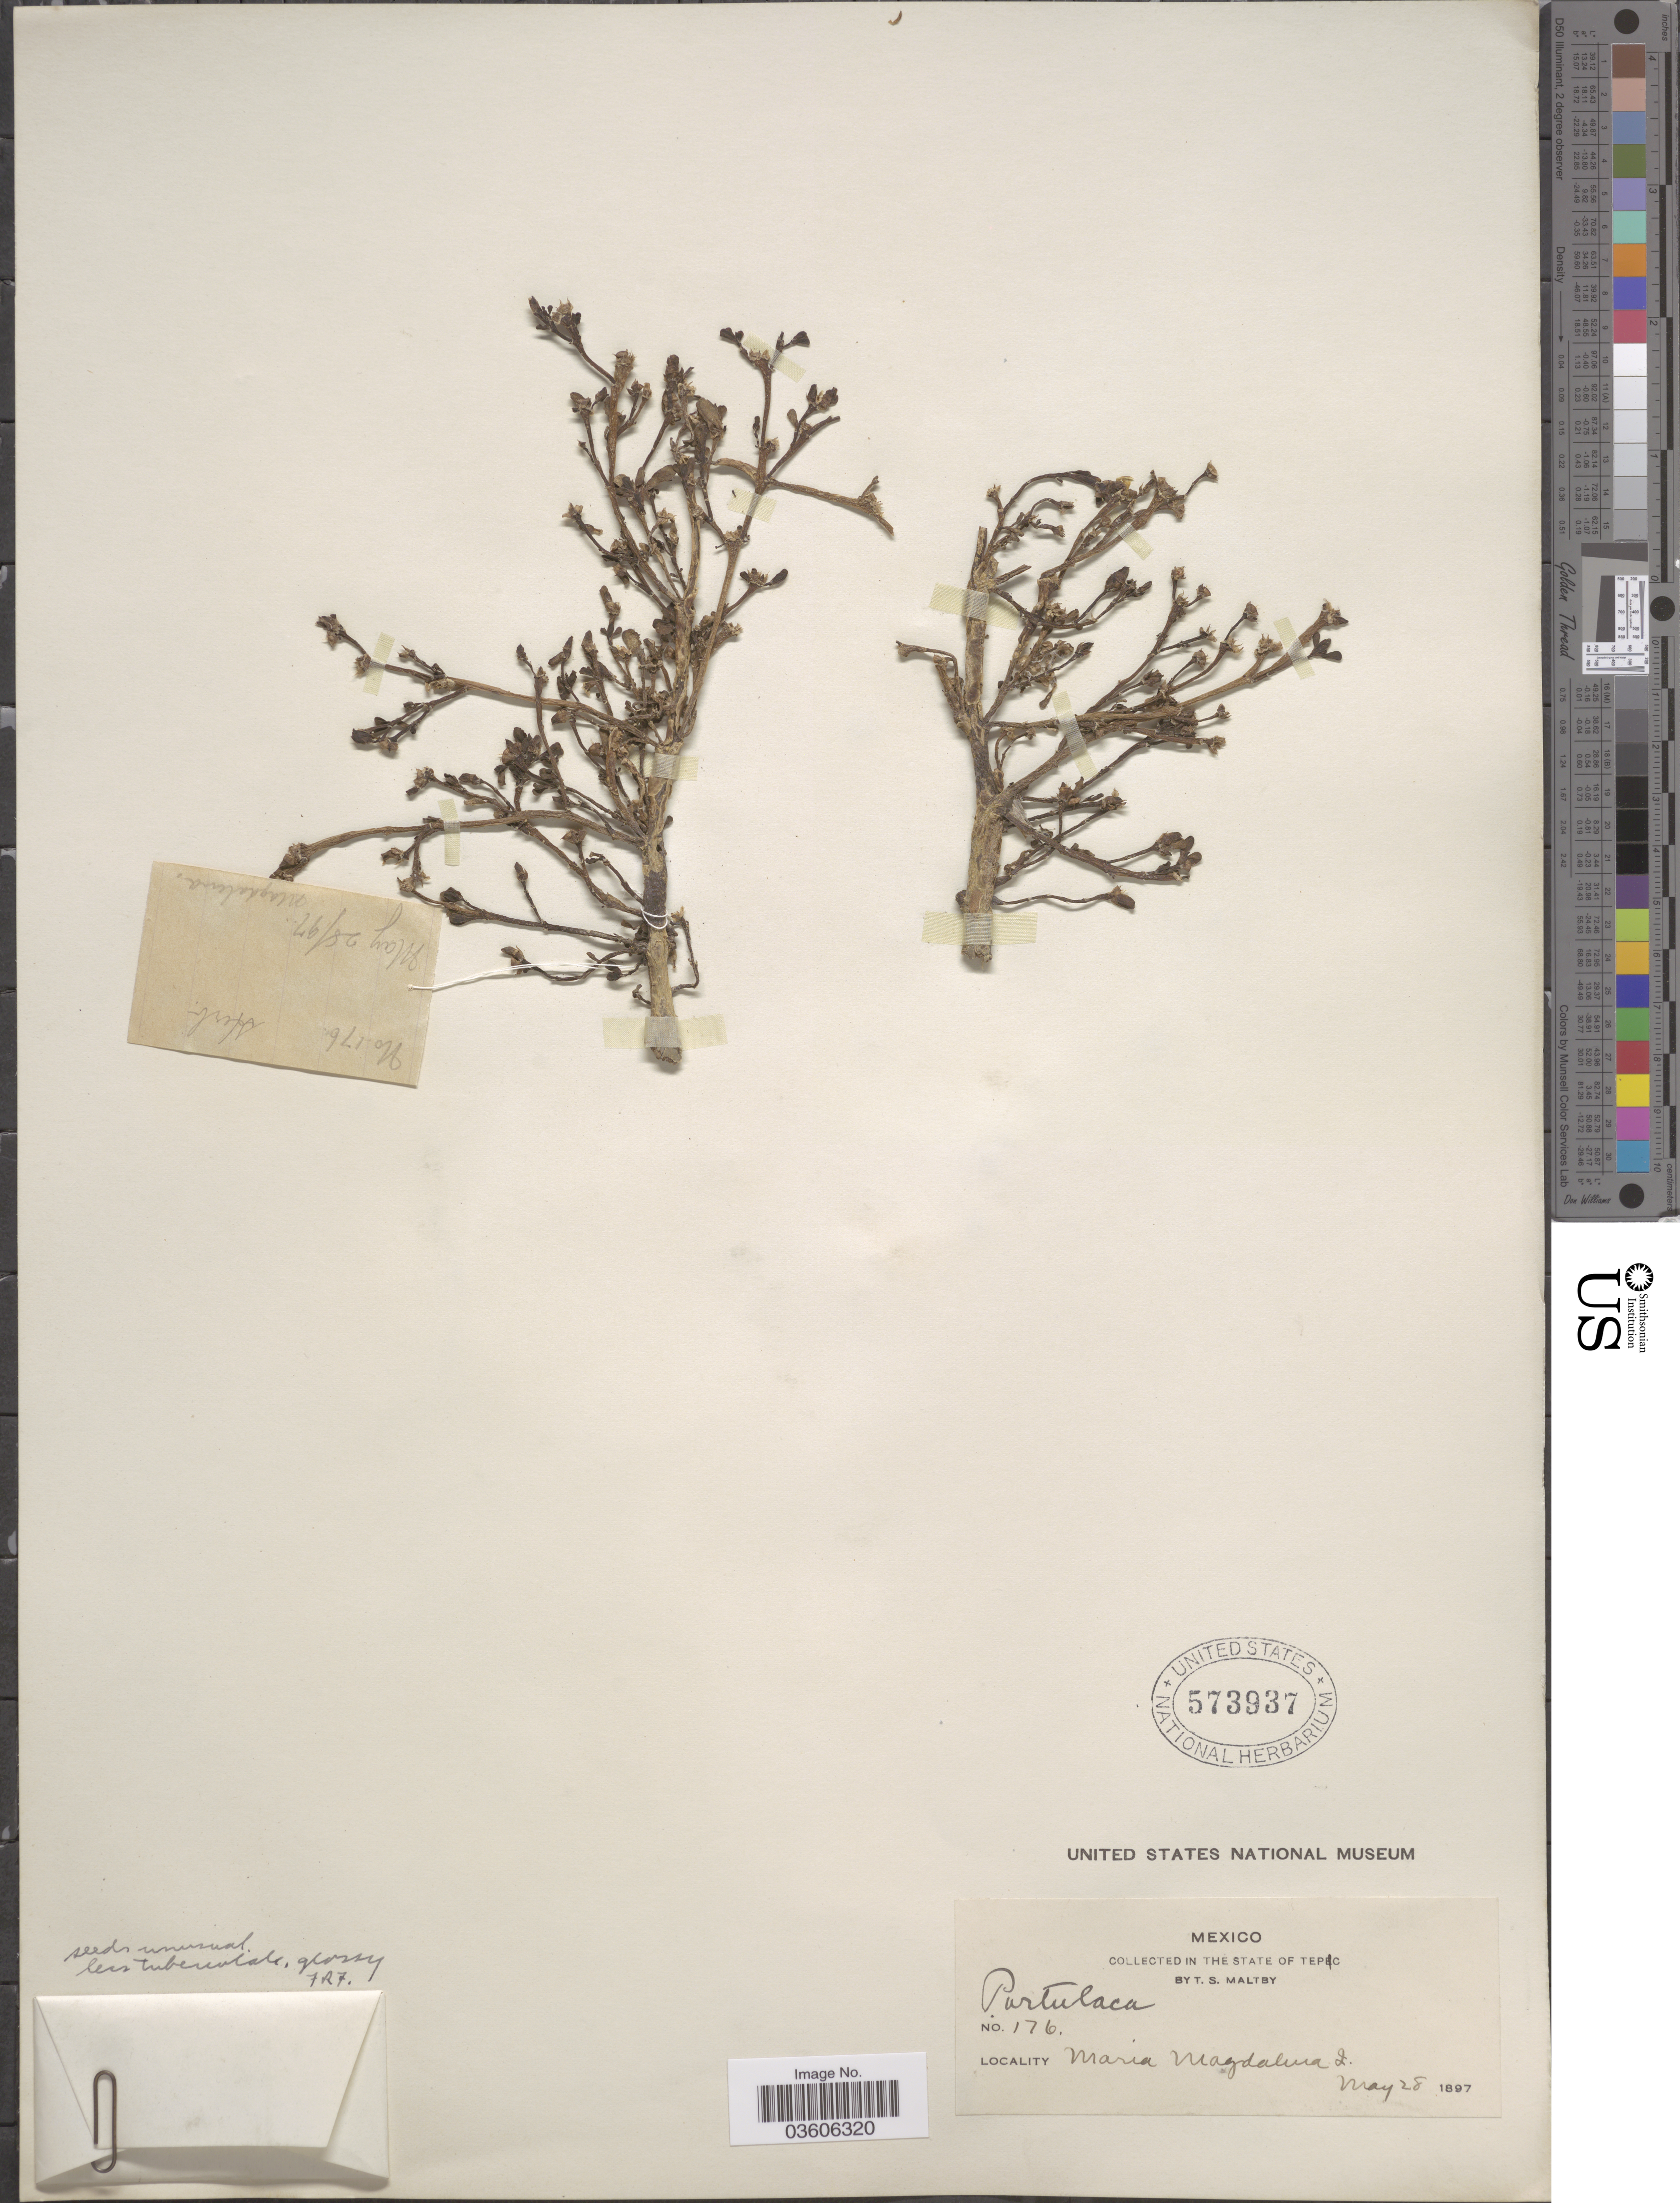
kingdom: Plantae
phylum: Tracheophyta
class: Magnoliopsida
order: Caryophyllales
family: Portulacaceae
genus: Portulaca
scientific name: Portulaca oleracea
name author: L.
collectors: T. S. Maltby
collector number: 176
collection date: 1897-05-28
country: Mexico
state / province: Nayarit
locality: State of Tepic. Maria Magdalena I.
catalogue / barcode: US 573937